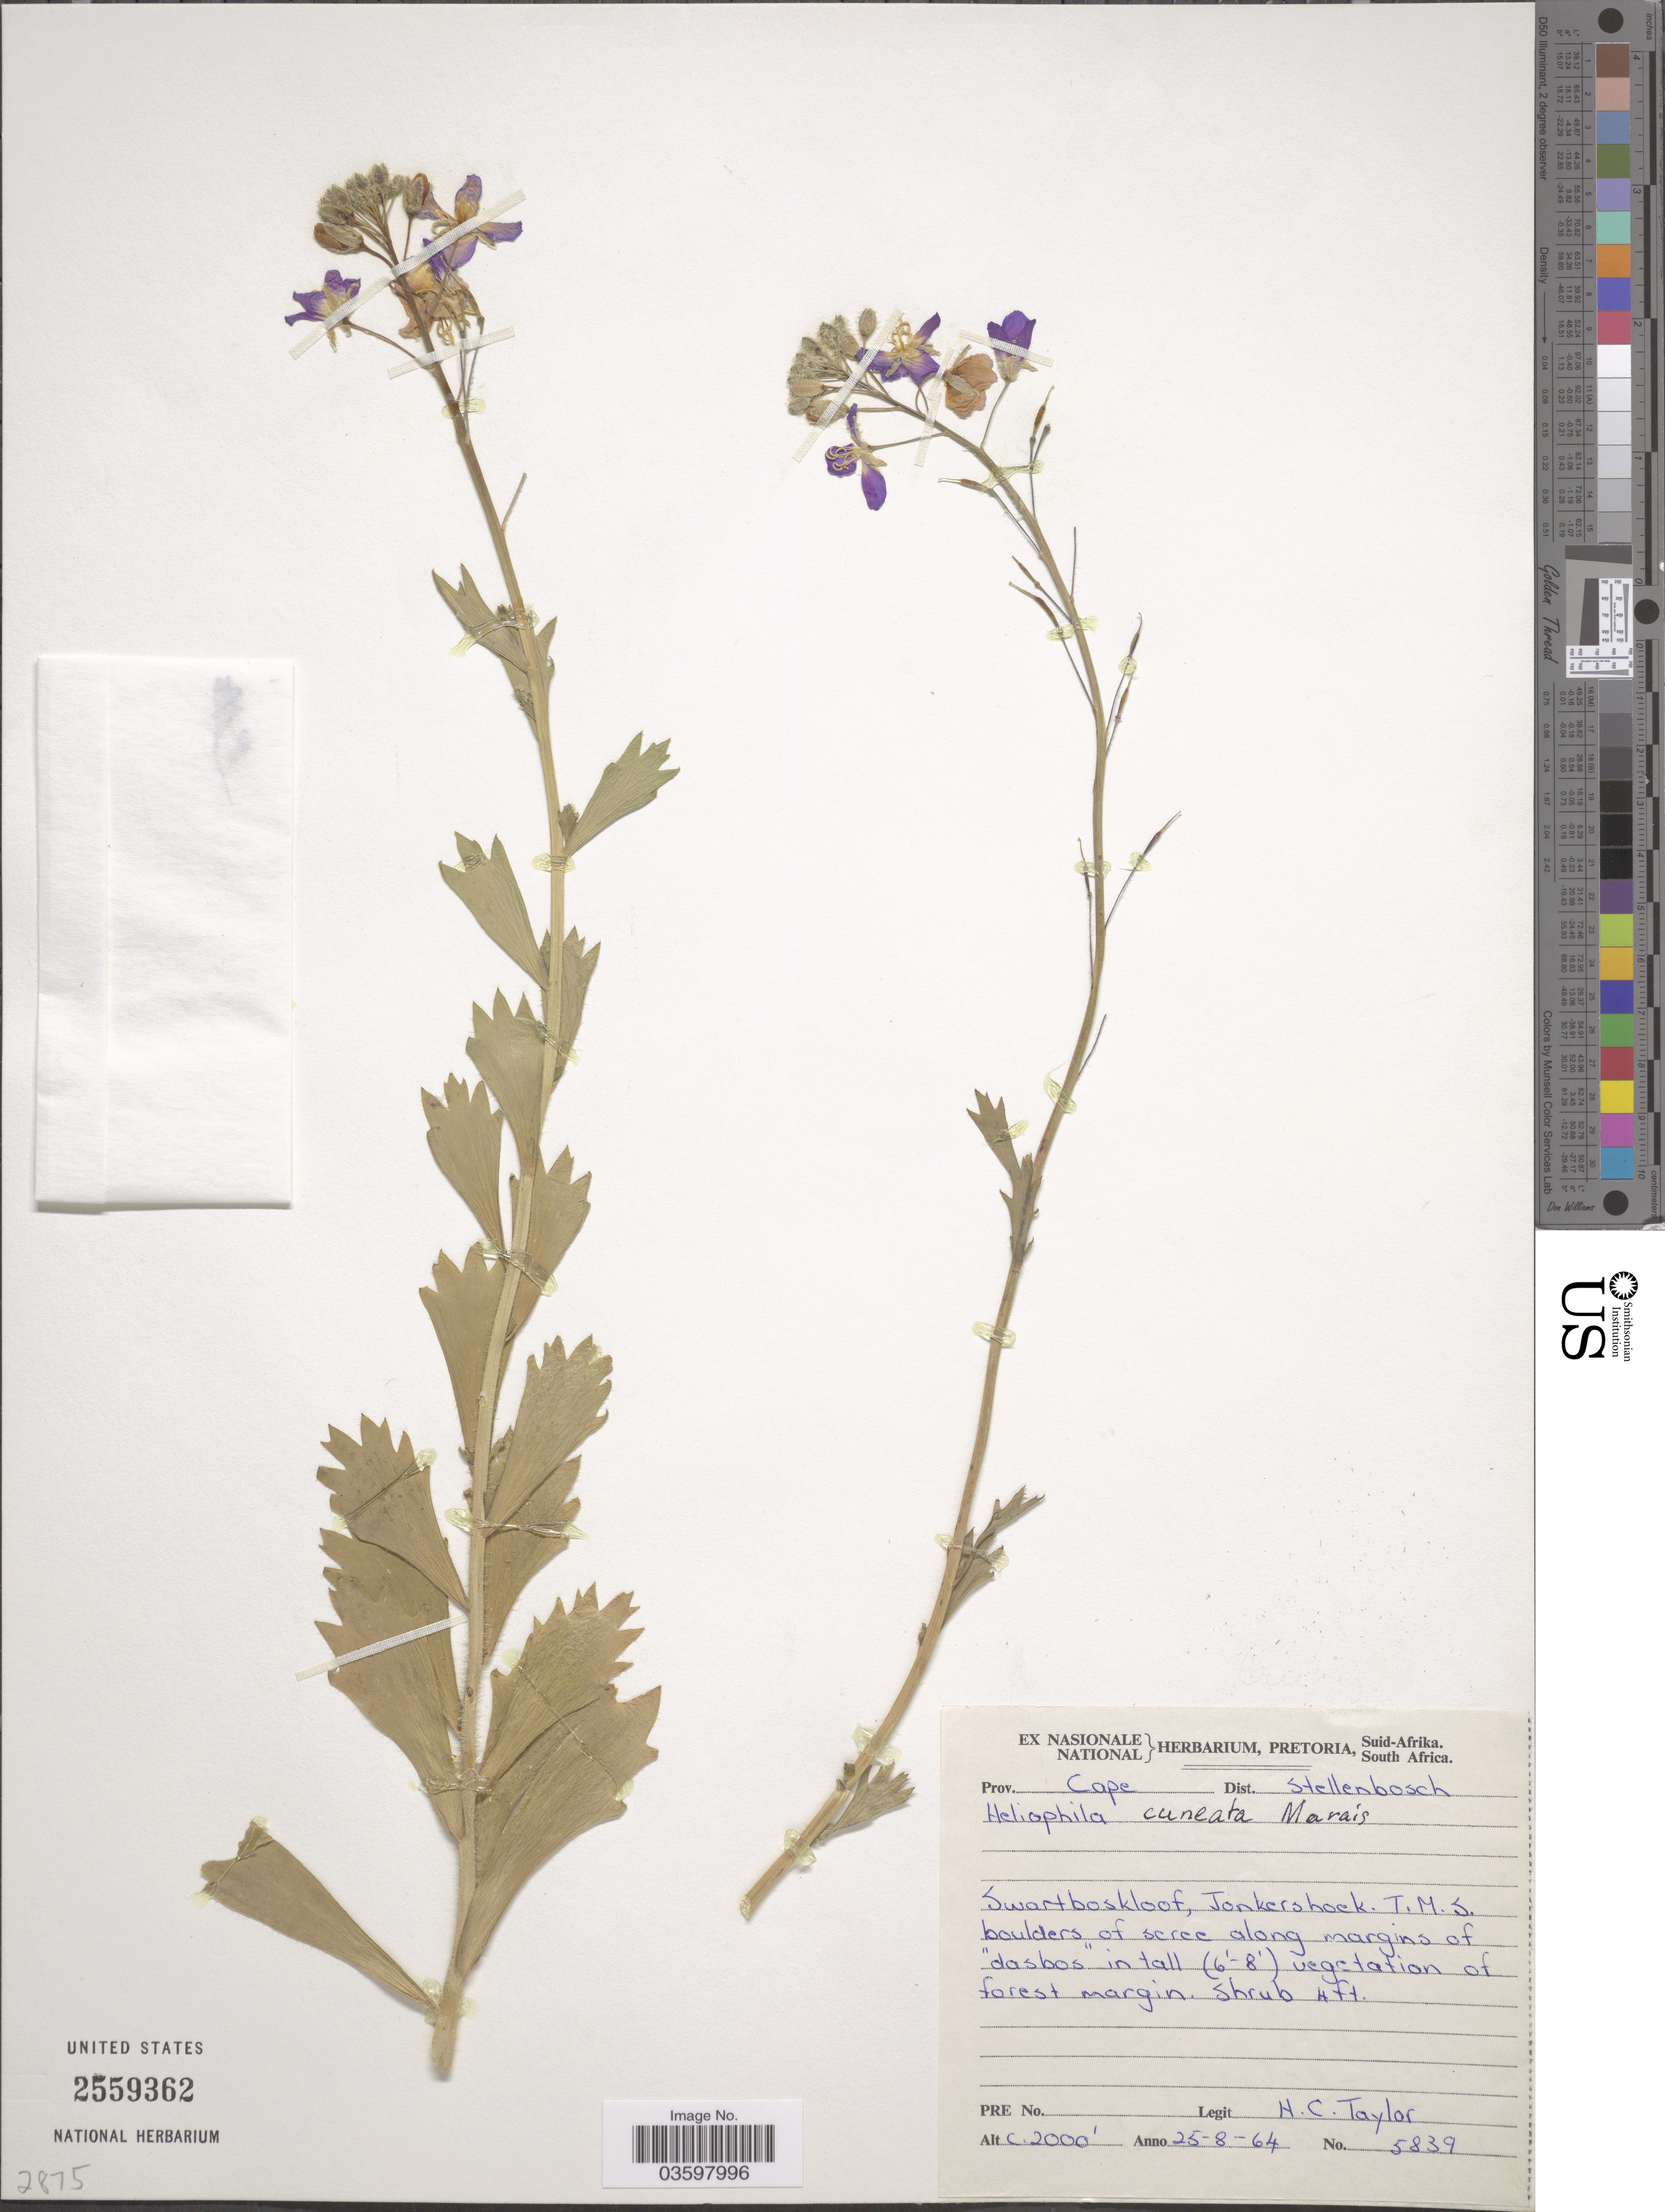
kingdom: Plantae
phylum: Tracheophyta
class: Magnoliopsida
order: Brassicales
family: Brassicaceae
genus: Heliophila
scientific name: Heliophila cuneata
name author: Marais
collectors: H. Taylor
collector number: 5839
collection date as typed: Transcribed d/m/y: 25/8/64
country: South Africa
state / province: Western Cape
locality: Dist. Stellenbosch. Swartboskloof, Jonkershoek. T. M. S.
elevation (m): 610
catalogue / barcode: US 2559362